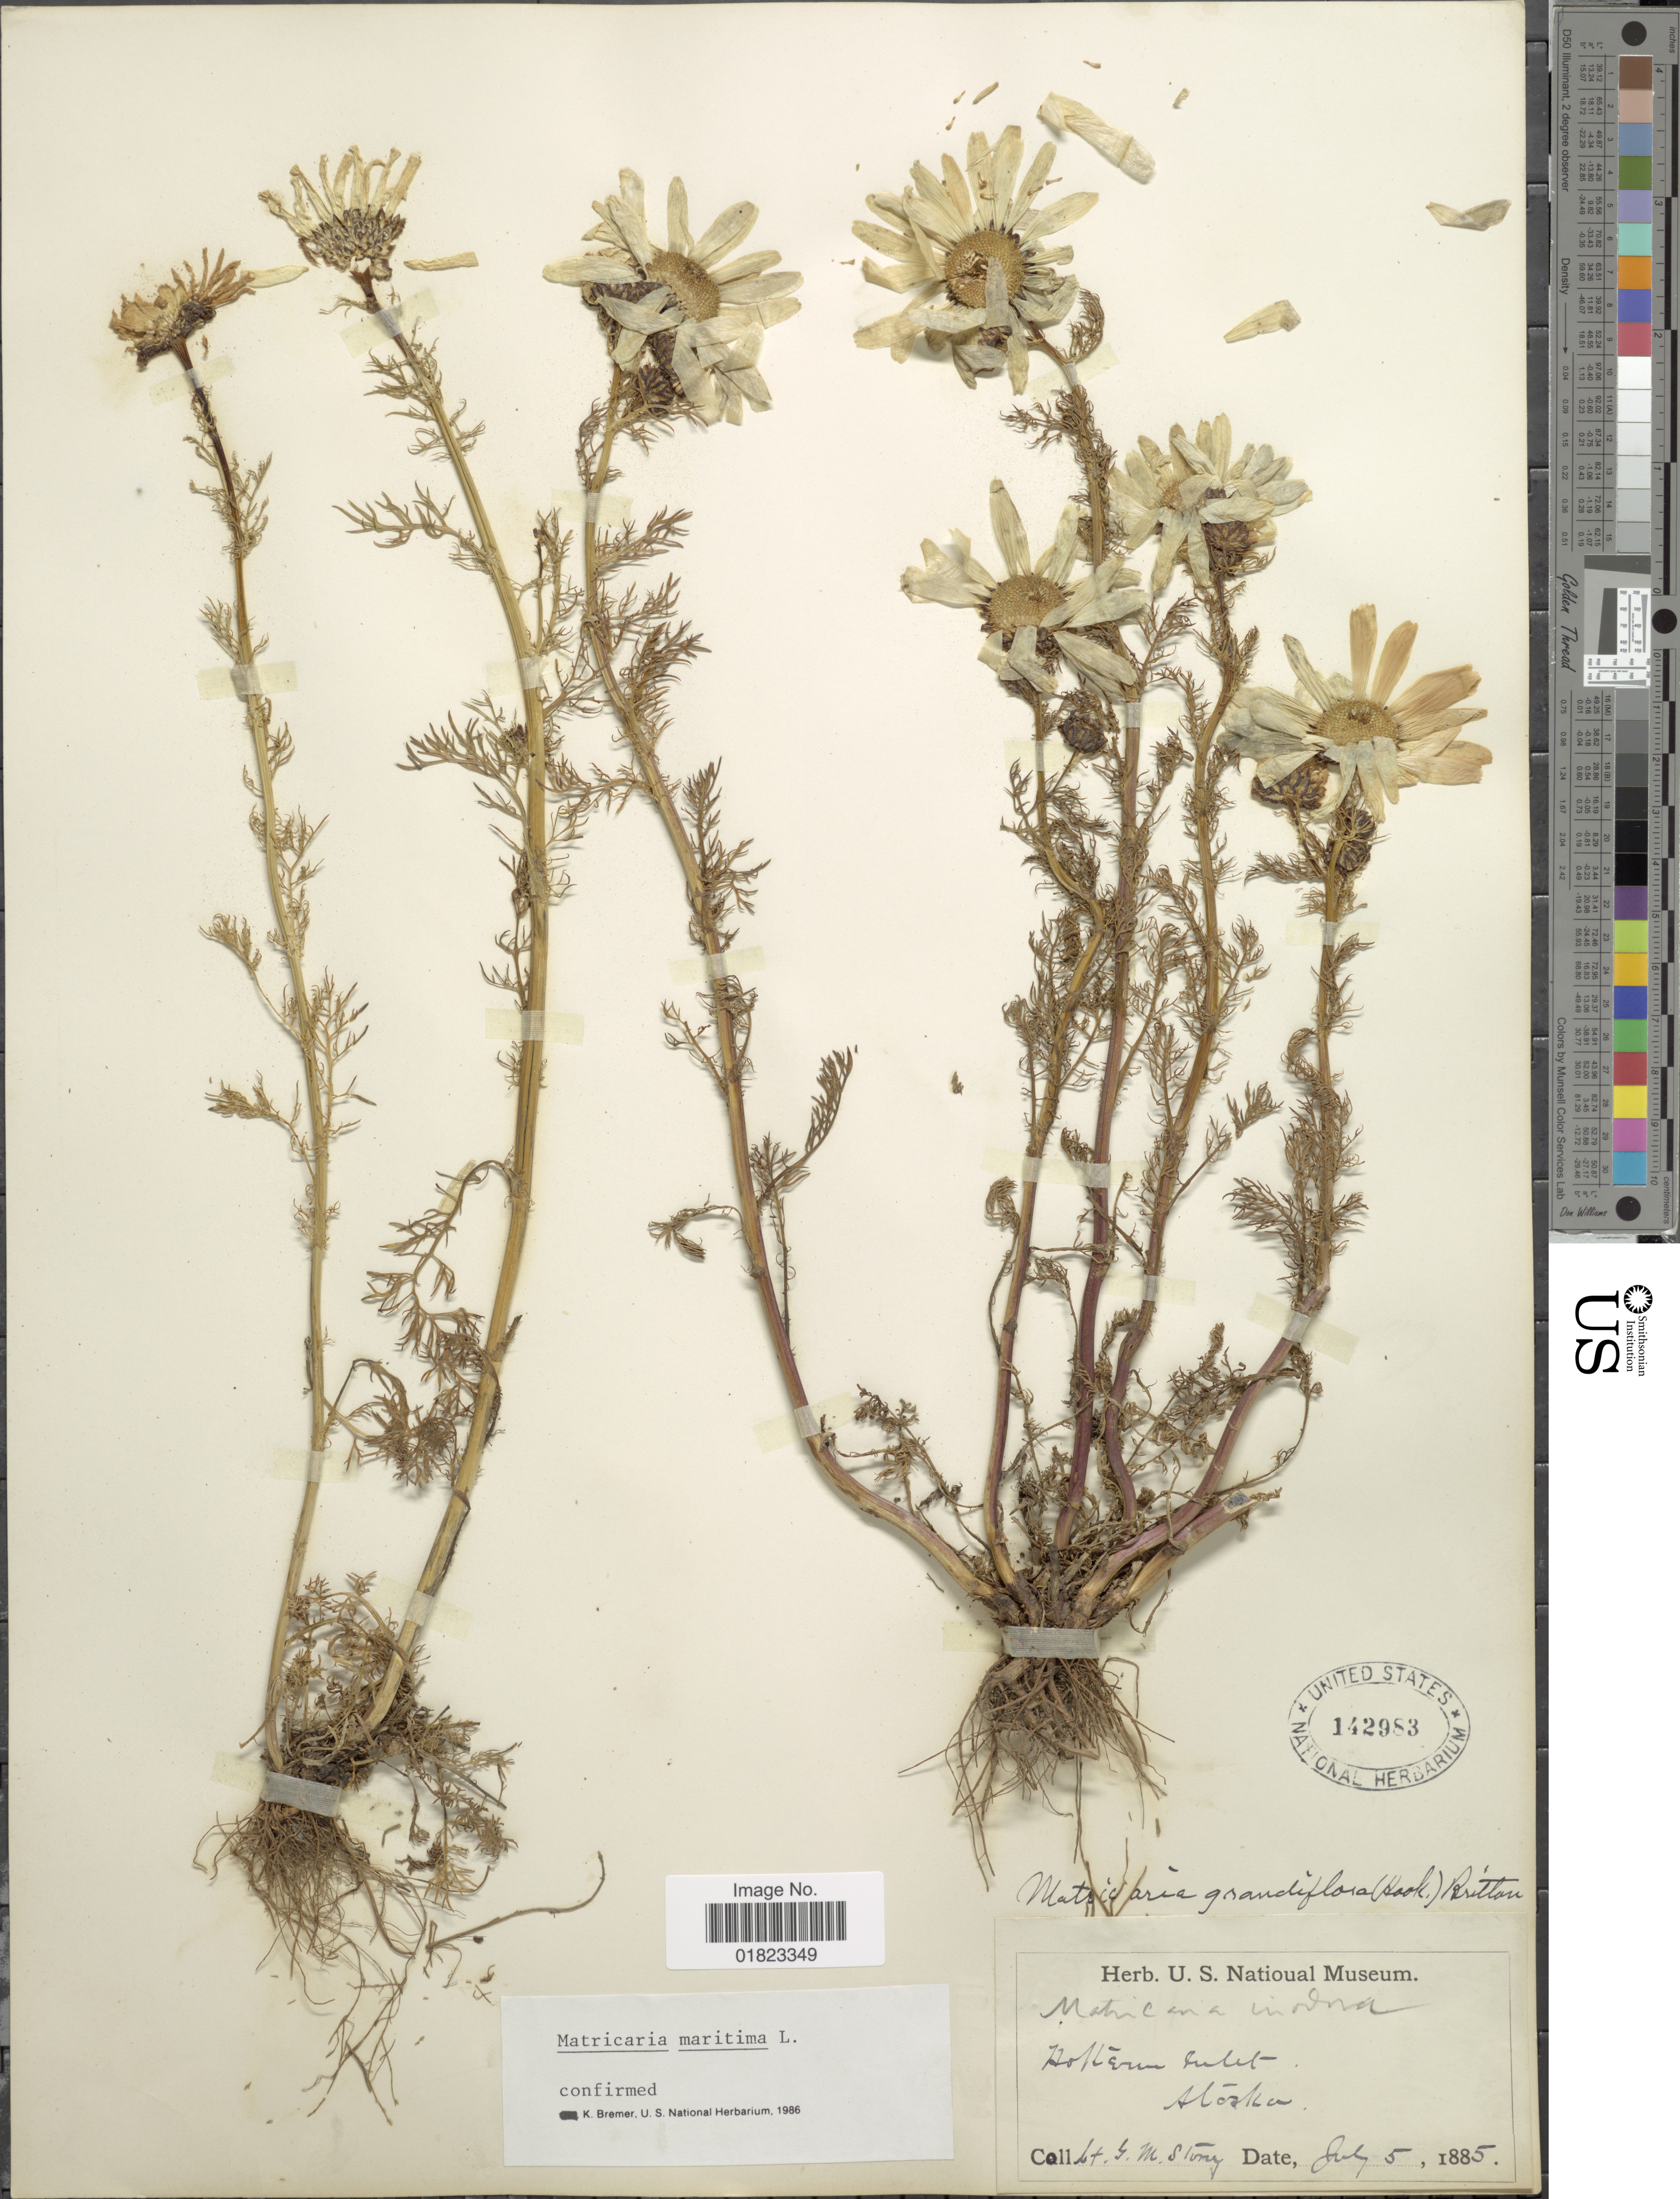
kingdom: Plantae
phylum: Tracheophyta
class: Magnoliopsida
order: Asterales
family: Asteraceae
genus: Tripleurospermum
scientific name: Tripleurospermum maritimum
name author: (L.) W.D.J. Koch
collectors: L. Stony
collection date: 1885-07-05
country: United States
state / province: Alaska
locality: Holtham Inlet, Alaska.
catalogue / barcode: US 142983